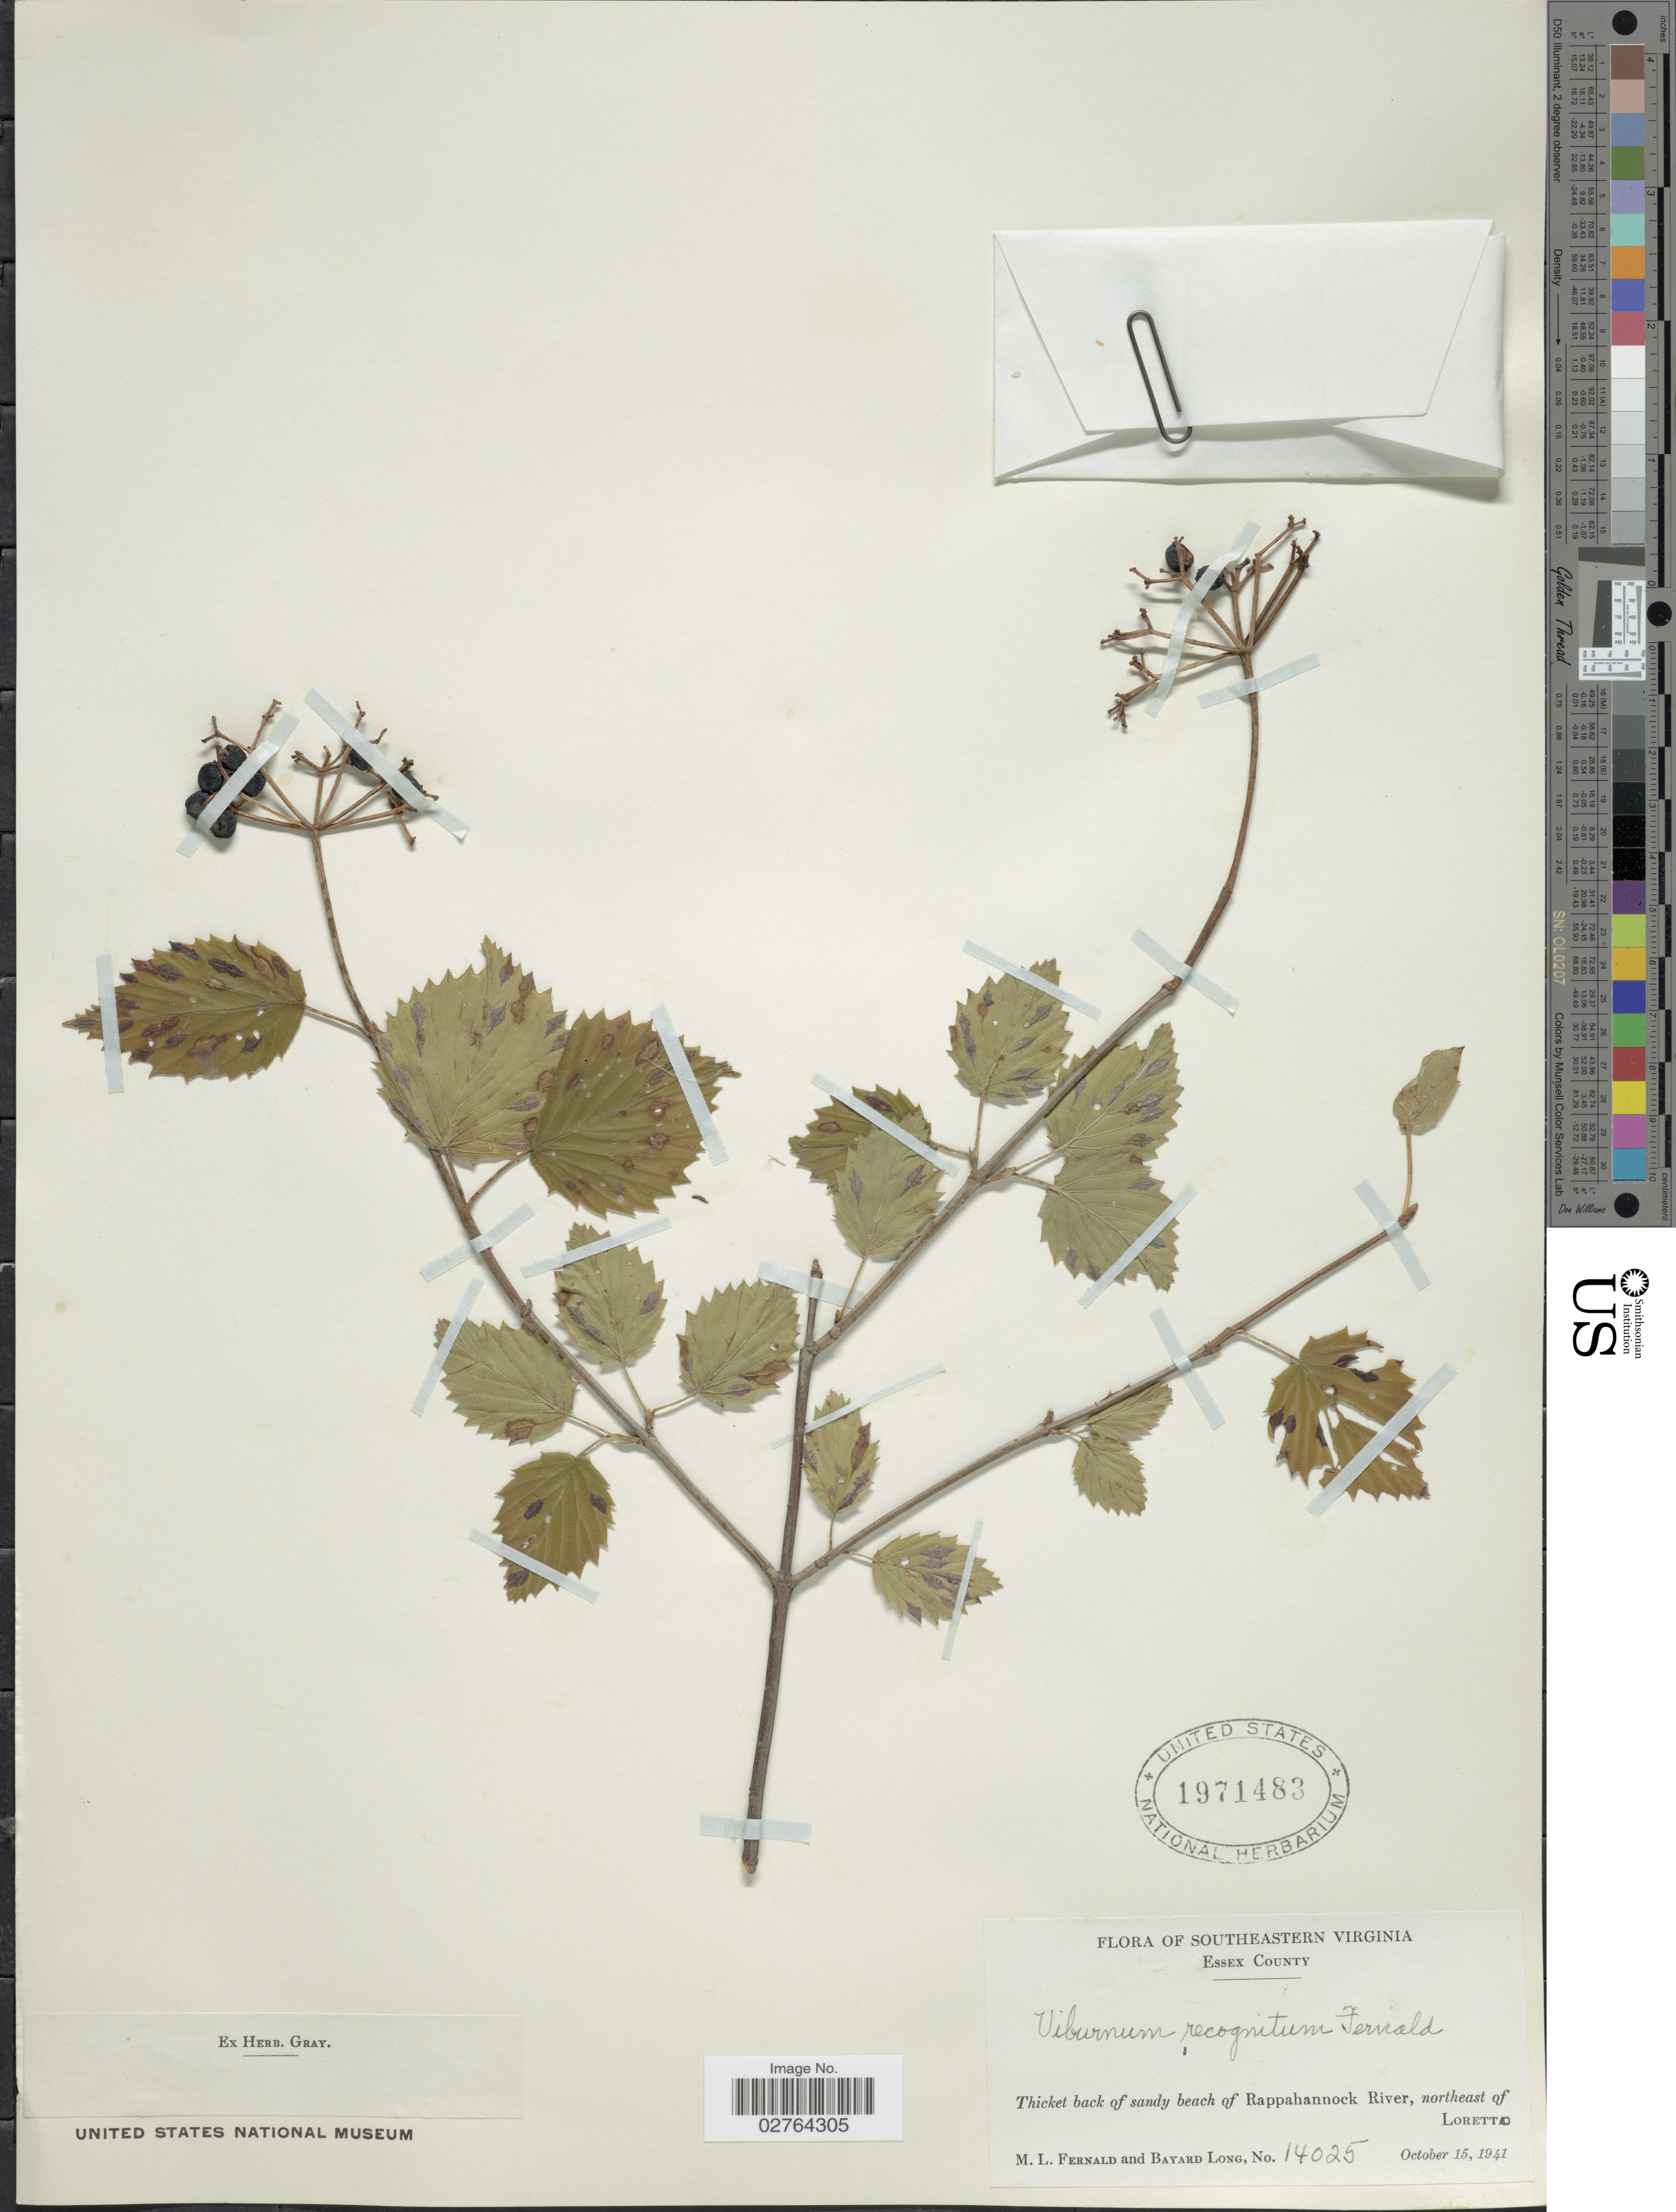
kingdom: Plantae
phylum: Tracheophyta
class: Magnoliopsida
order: Dipsacales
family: Viburnaceae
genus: Viburnum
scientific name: Viburnum recognitum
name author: Fernald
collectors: M. L. Fernald & B. Long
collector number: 14025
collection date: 1941-10-15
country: United States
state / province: Virginia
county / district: Essex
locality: Southeastern Virginia. Essex County. Thicket back of sandy beach of Rappahannock River, northeast of Loretto.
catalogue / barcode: US 1971483